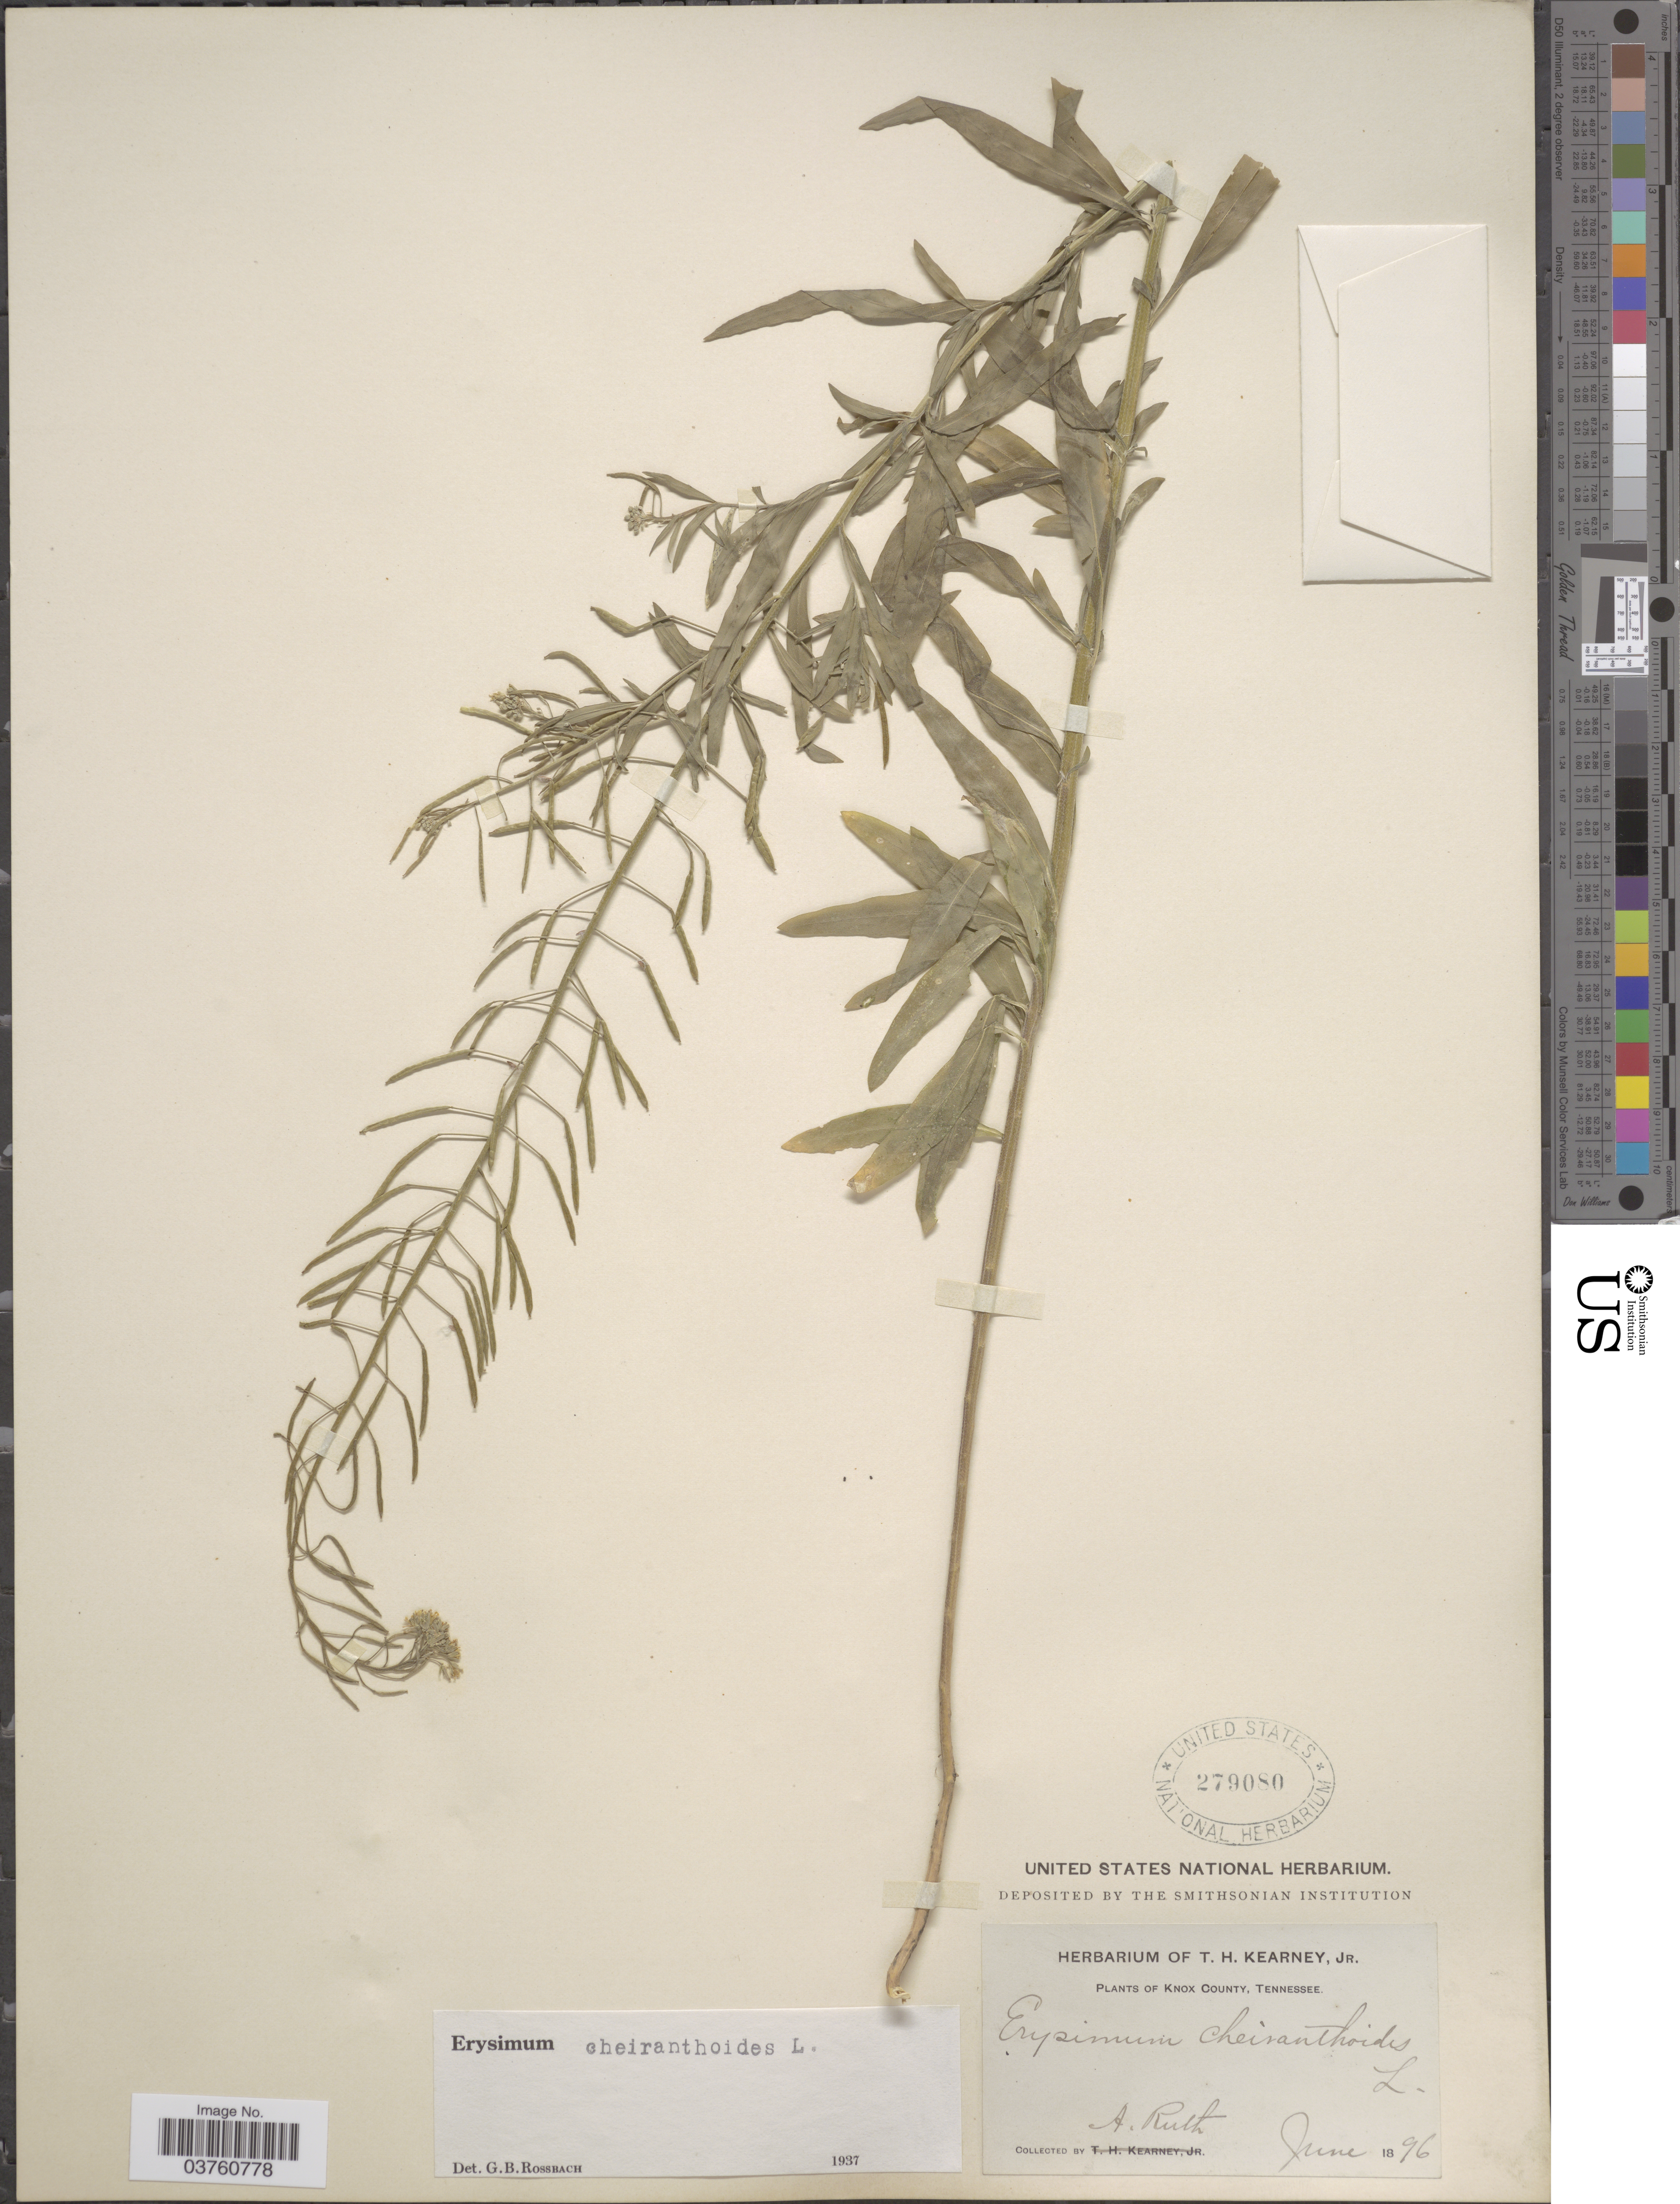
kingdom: Plantae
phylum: Tracheophyta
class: Magnoliopsida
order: Brassicales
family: Brassicaceae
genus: Erysimum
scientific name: Erysimum cheiranthoides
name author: L.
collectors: A. Ruth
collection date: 1896-06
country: United States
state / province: Tennessee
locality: Knox County.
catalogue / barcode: US 279080